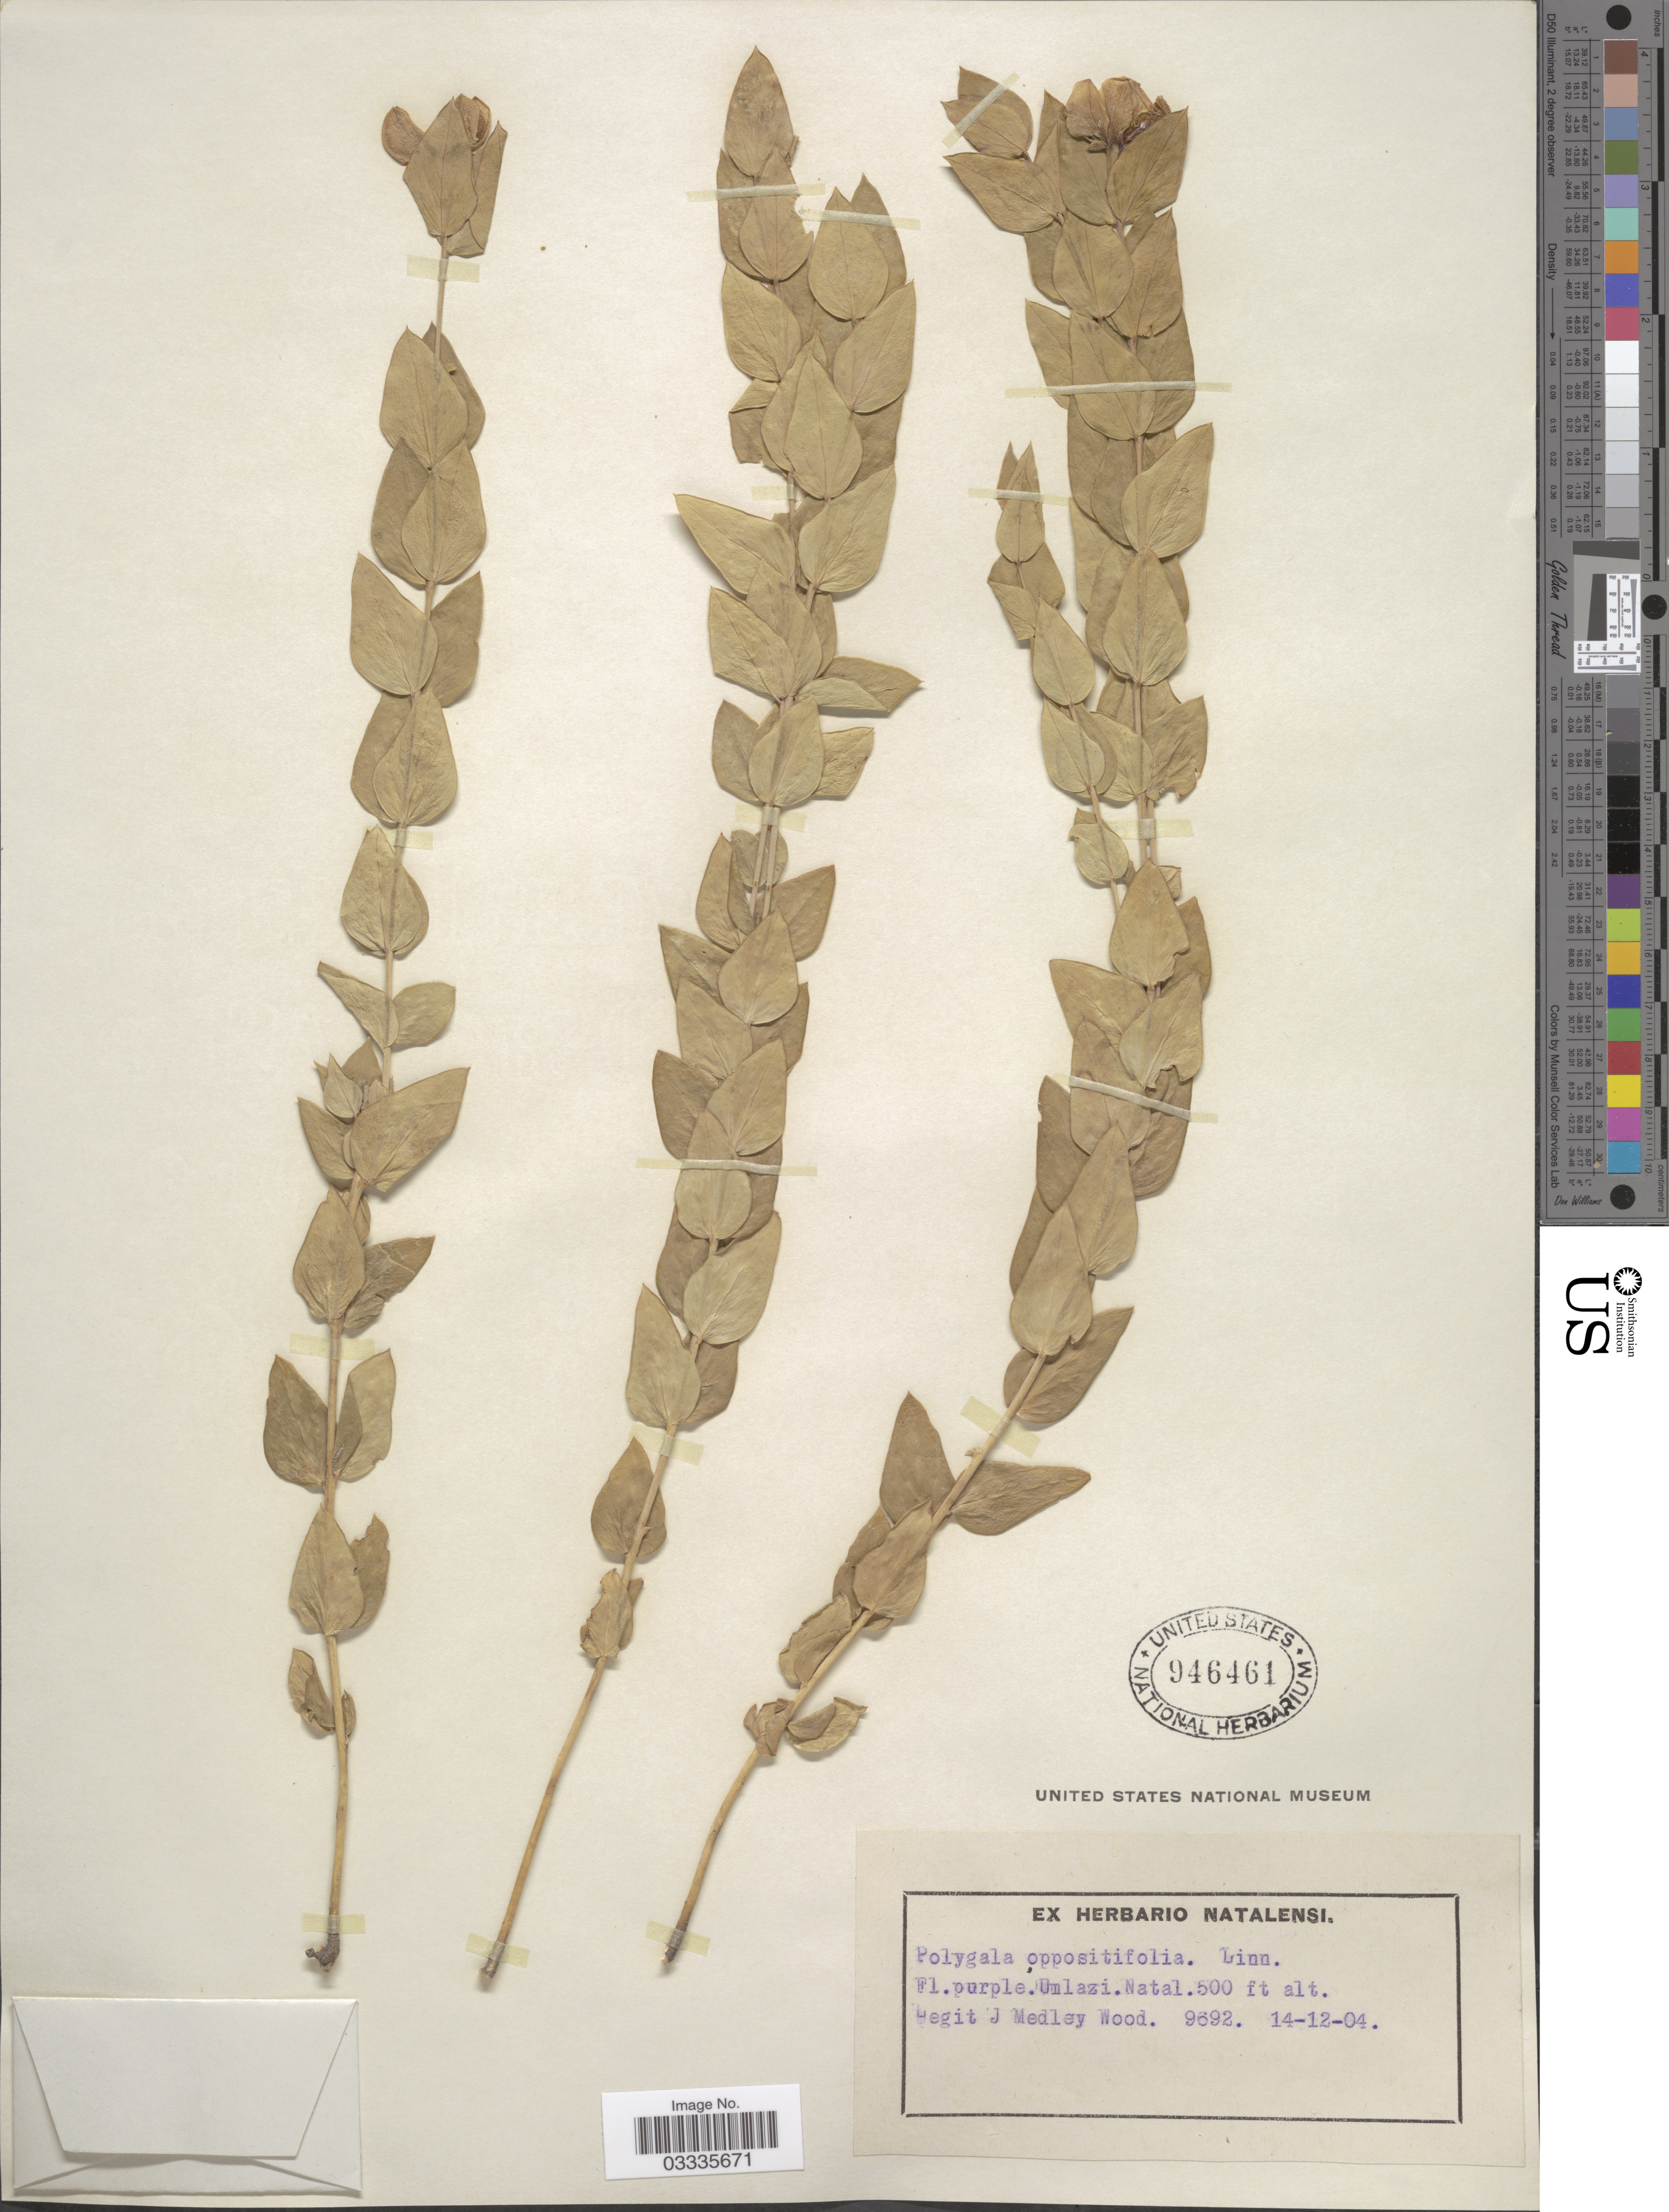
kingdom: Plantae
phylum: Tracheophyta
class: Magnoliopsida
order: Fabales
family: Polygalaceae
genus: Polygala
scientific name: Polygala oppositifolia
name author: L.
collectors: J. Medley Wood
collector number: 9692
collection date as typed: Transcribed d/m/y: 14/12/4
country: South Africa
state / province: KwaZulu-Natal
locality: Umlazi. Natal.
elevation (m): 152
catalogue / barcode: US 946461